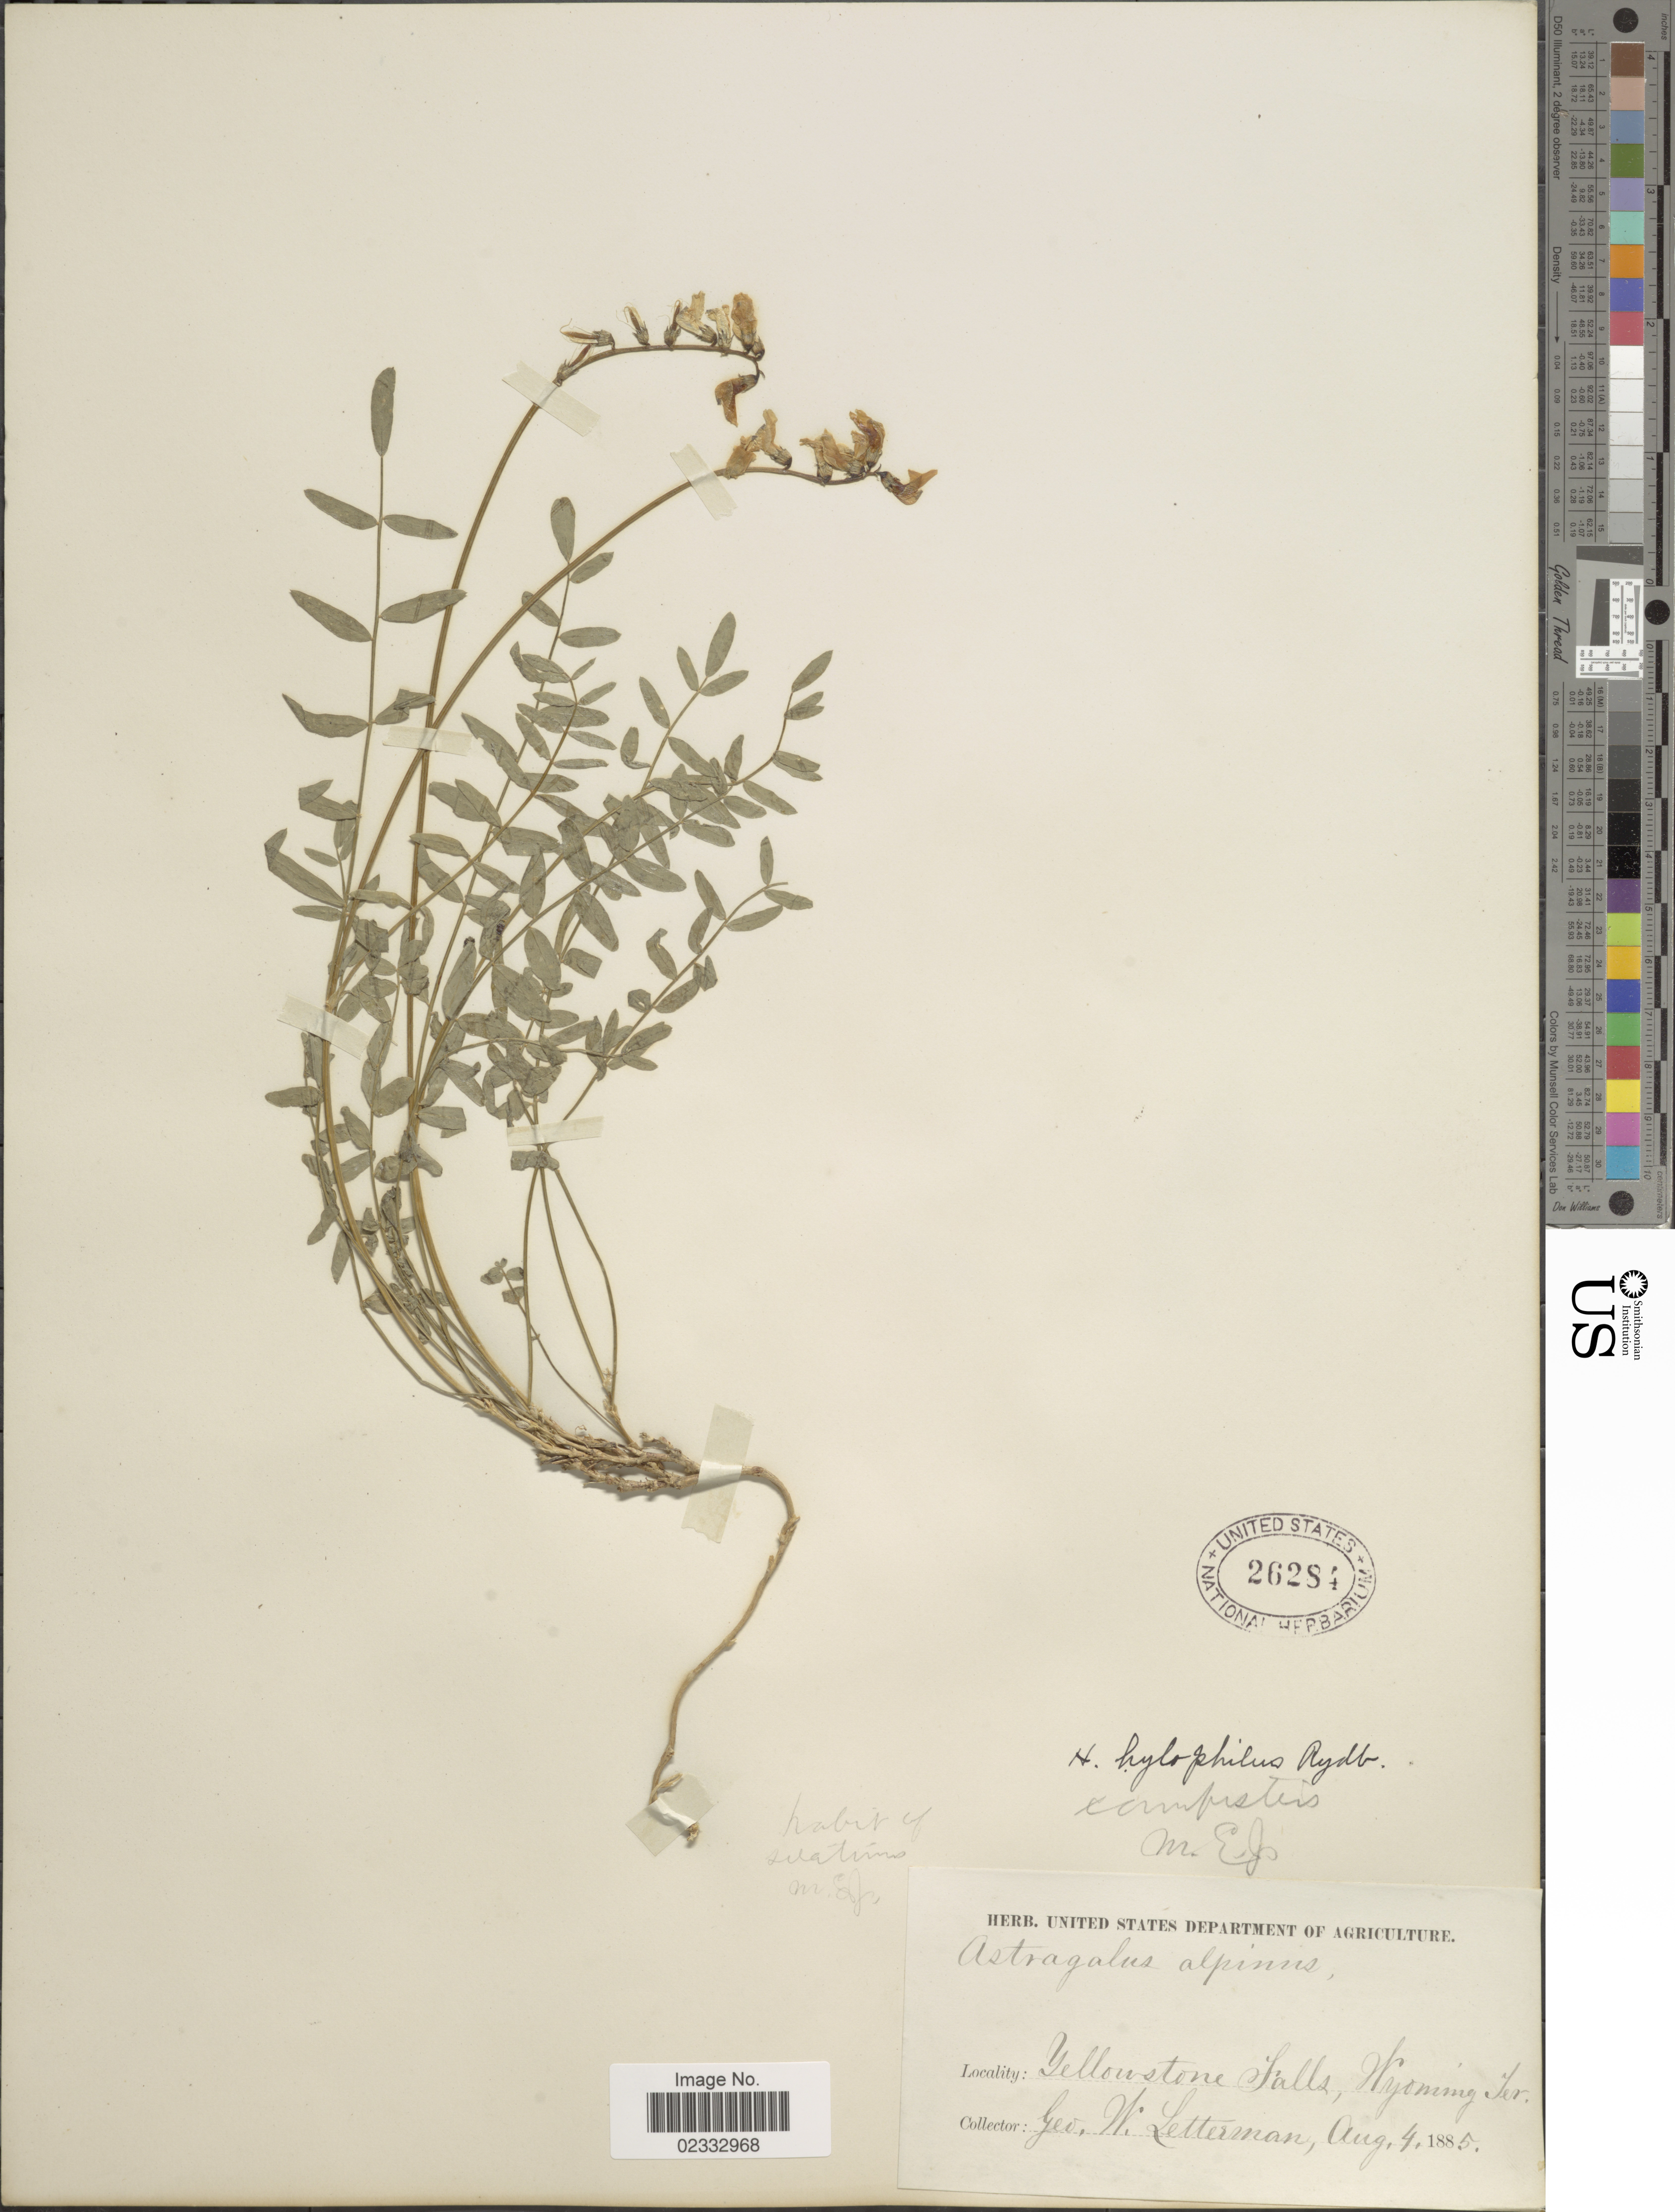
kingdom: Plantae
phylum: Tracheophyta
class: Magnoliopsida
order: Fabales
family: Fabaceae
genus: Astragalus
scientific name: Astragalus miser var. hylophilus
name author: (Rydb.) Barneby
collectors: G. W. Letterman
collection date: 1885-08-04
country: United States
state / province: Wyoming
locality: Yellowstone Falls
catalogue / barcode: US 26284